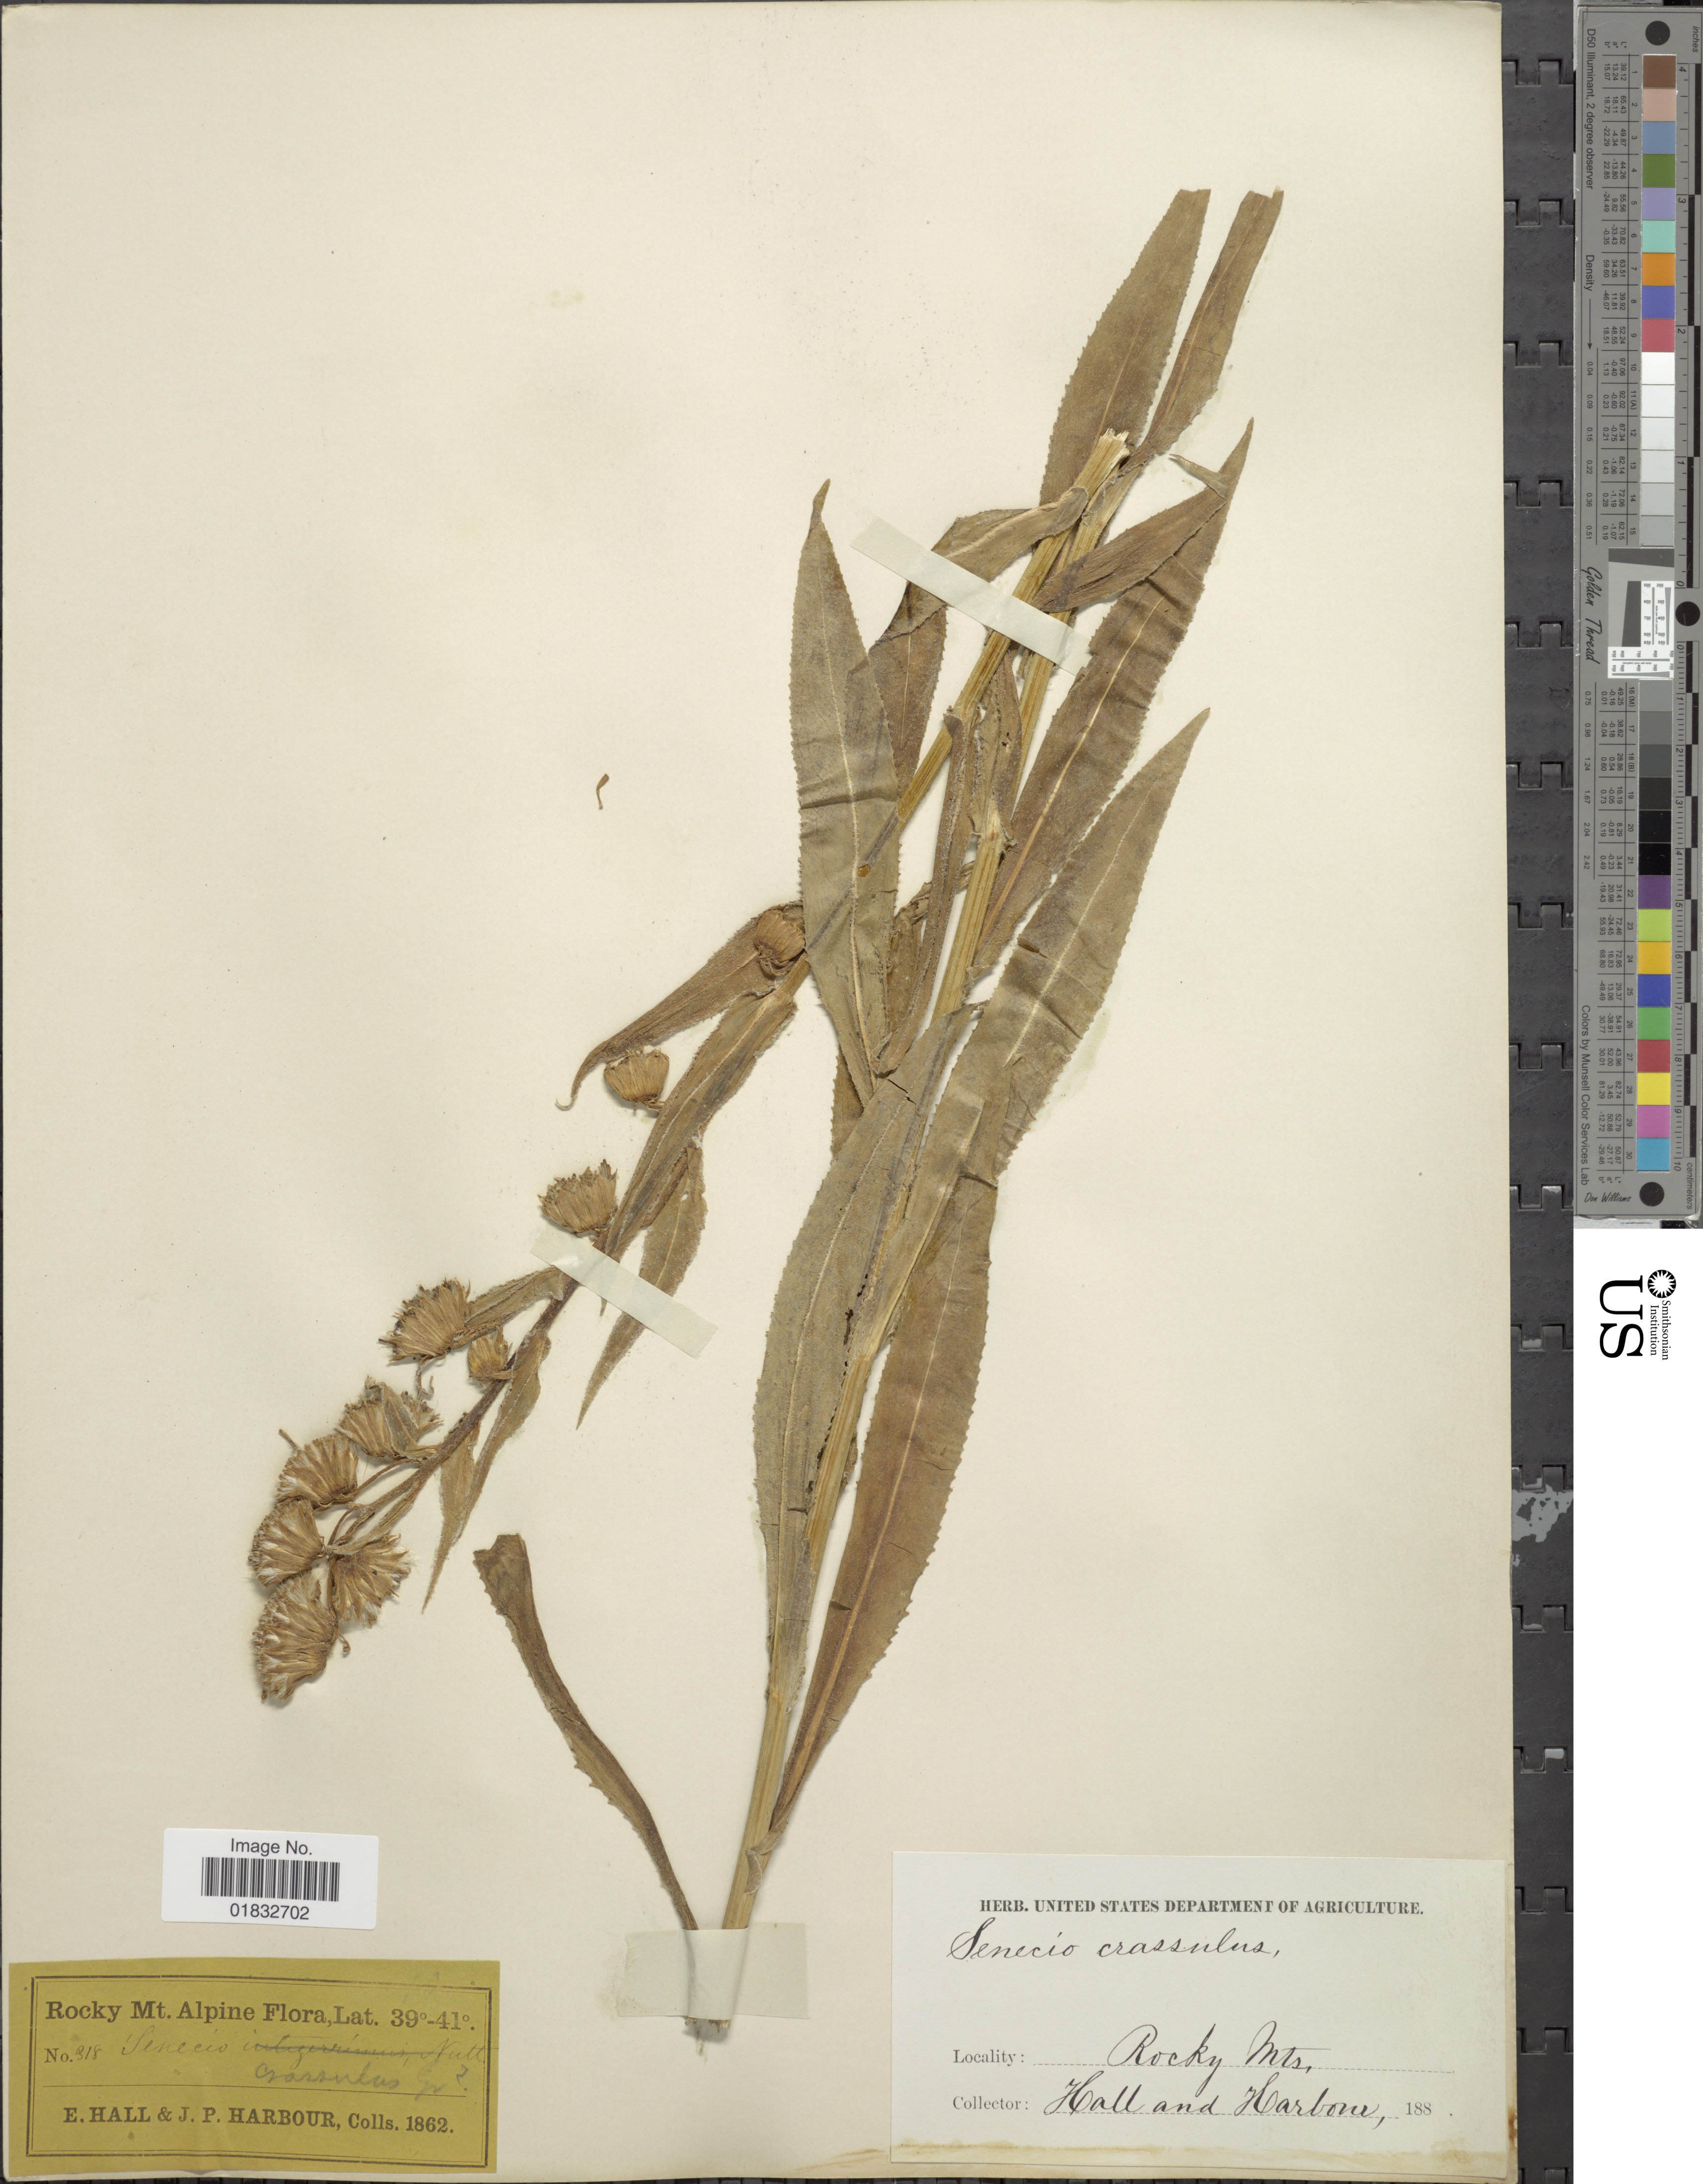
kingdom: Plantae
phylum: Tracheophyta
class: Magnoliopsida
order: Asterales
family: Asteraceae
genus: Senecio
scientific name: Senecio bigelovii var. hallii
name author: A. Gray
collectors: E. Hall & J. Harbour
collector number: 318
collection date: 1862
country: United States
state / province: Colorado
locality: Rocky Mtns.